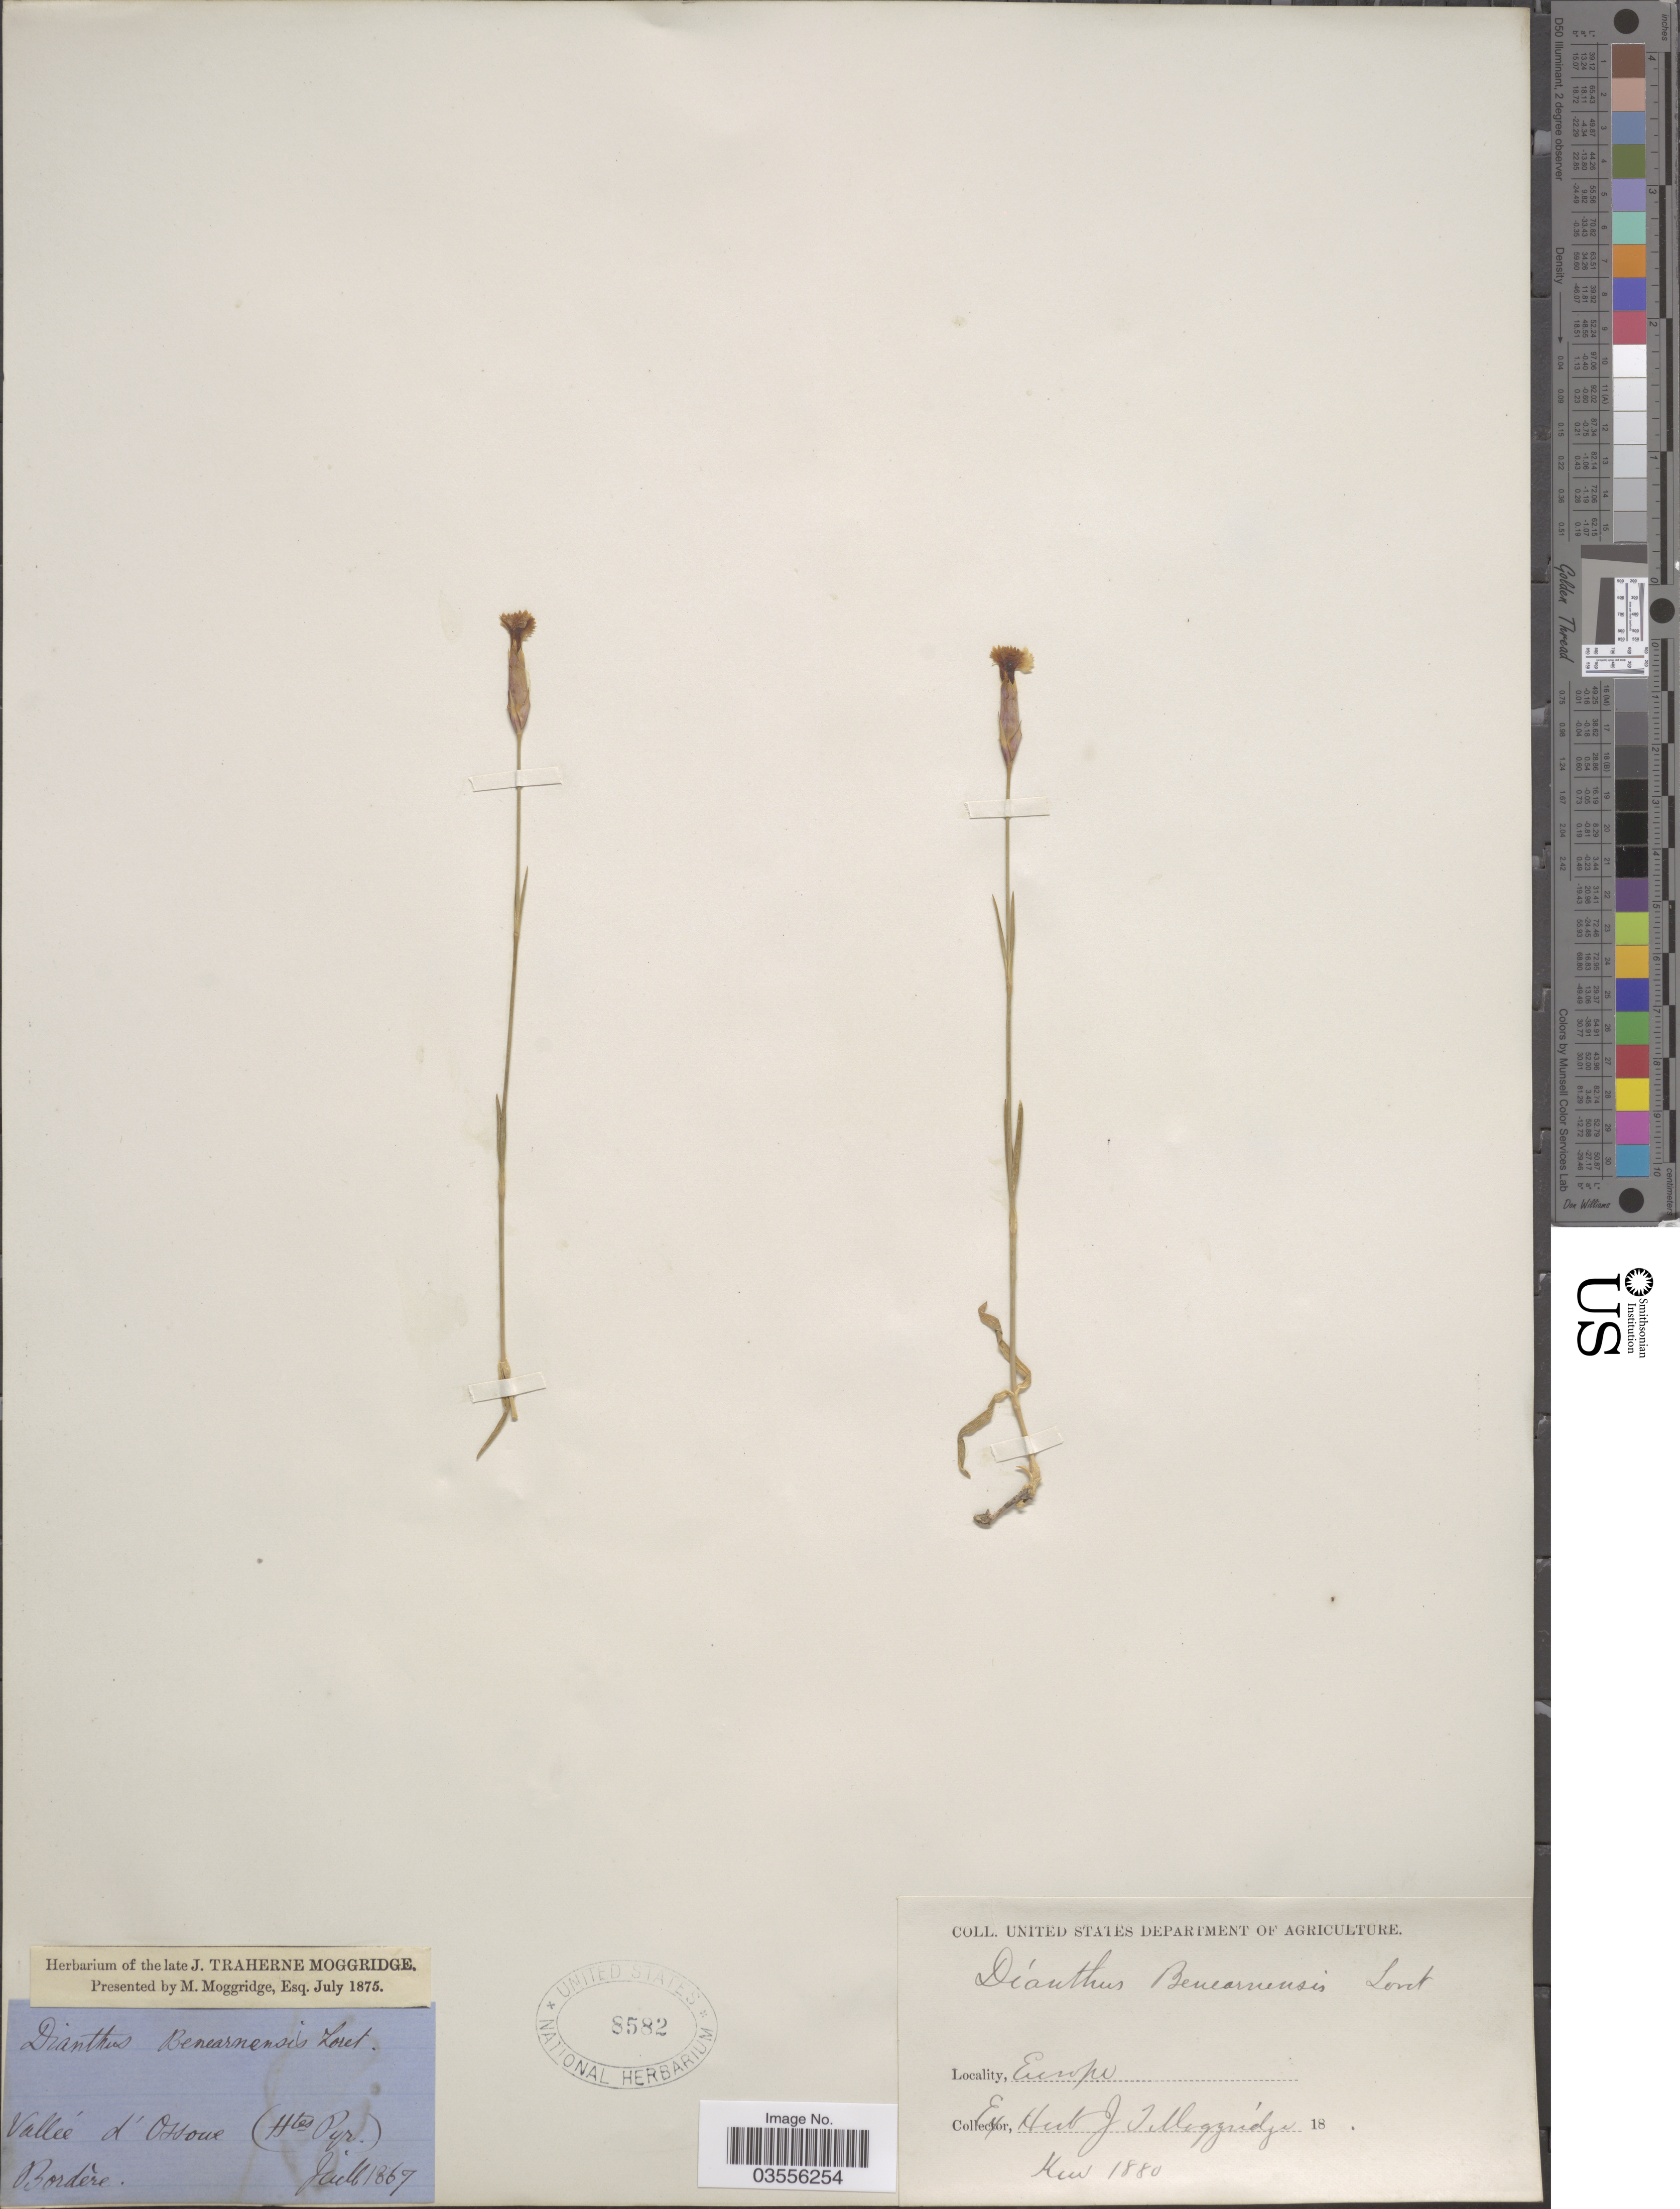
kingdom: Plantae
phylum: Tracheophyta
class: Magnoliopsida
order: Caryophyllales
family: Caryophyllaceae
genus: Dianthus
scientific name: Dianthus benearnensis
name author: Loret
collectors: -. Bordère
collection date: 1867-07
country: France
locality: Vallée d'Ossoue (Htes Pyr.) Europe.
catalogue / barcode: US 8582